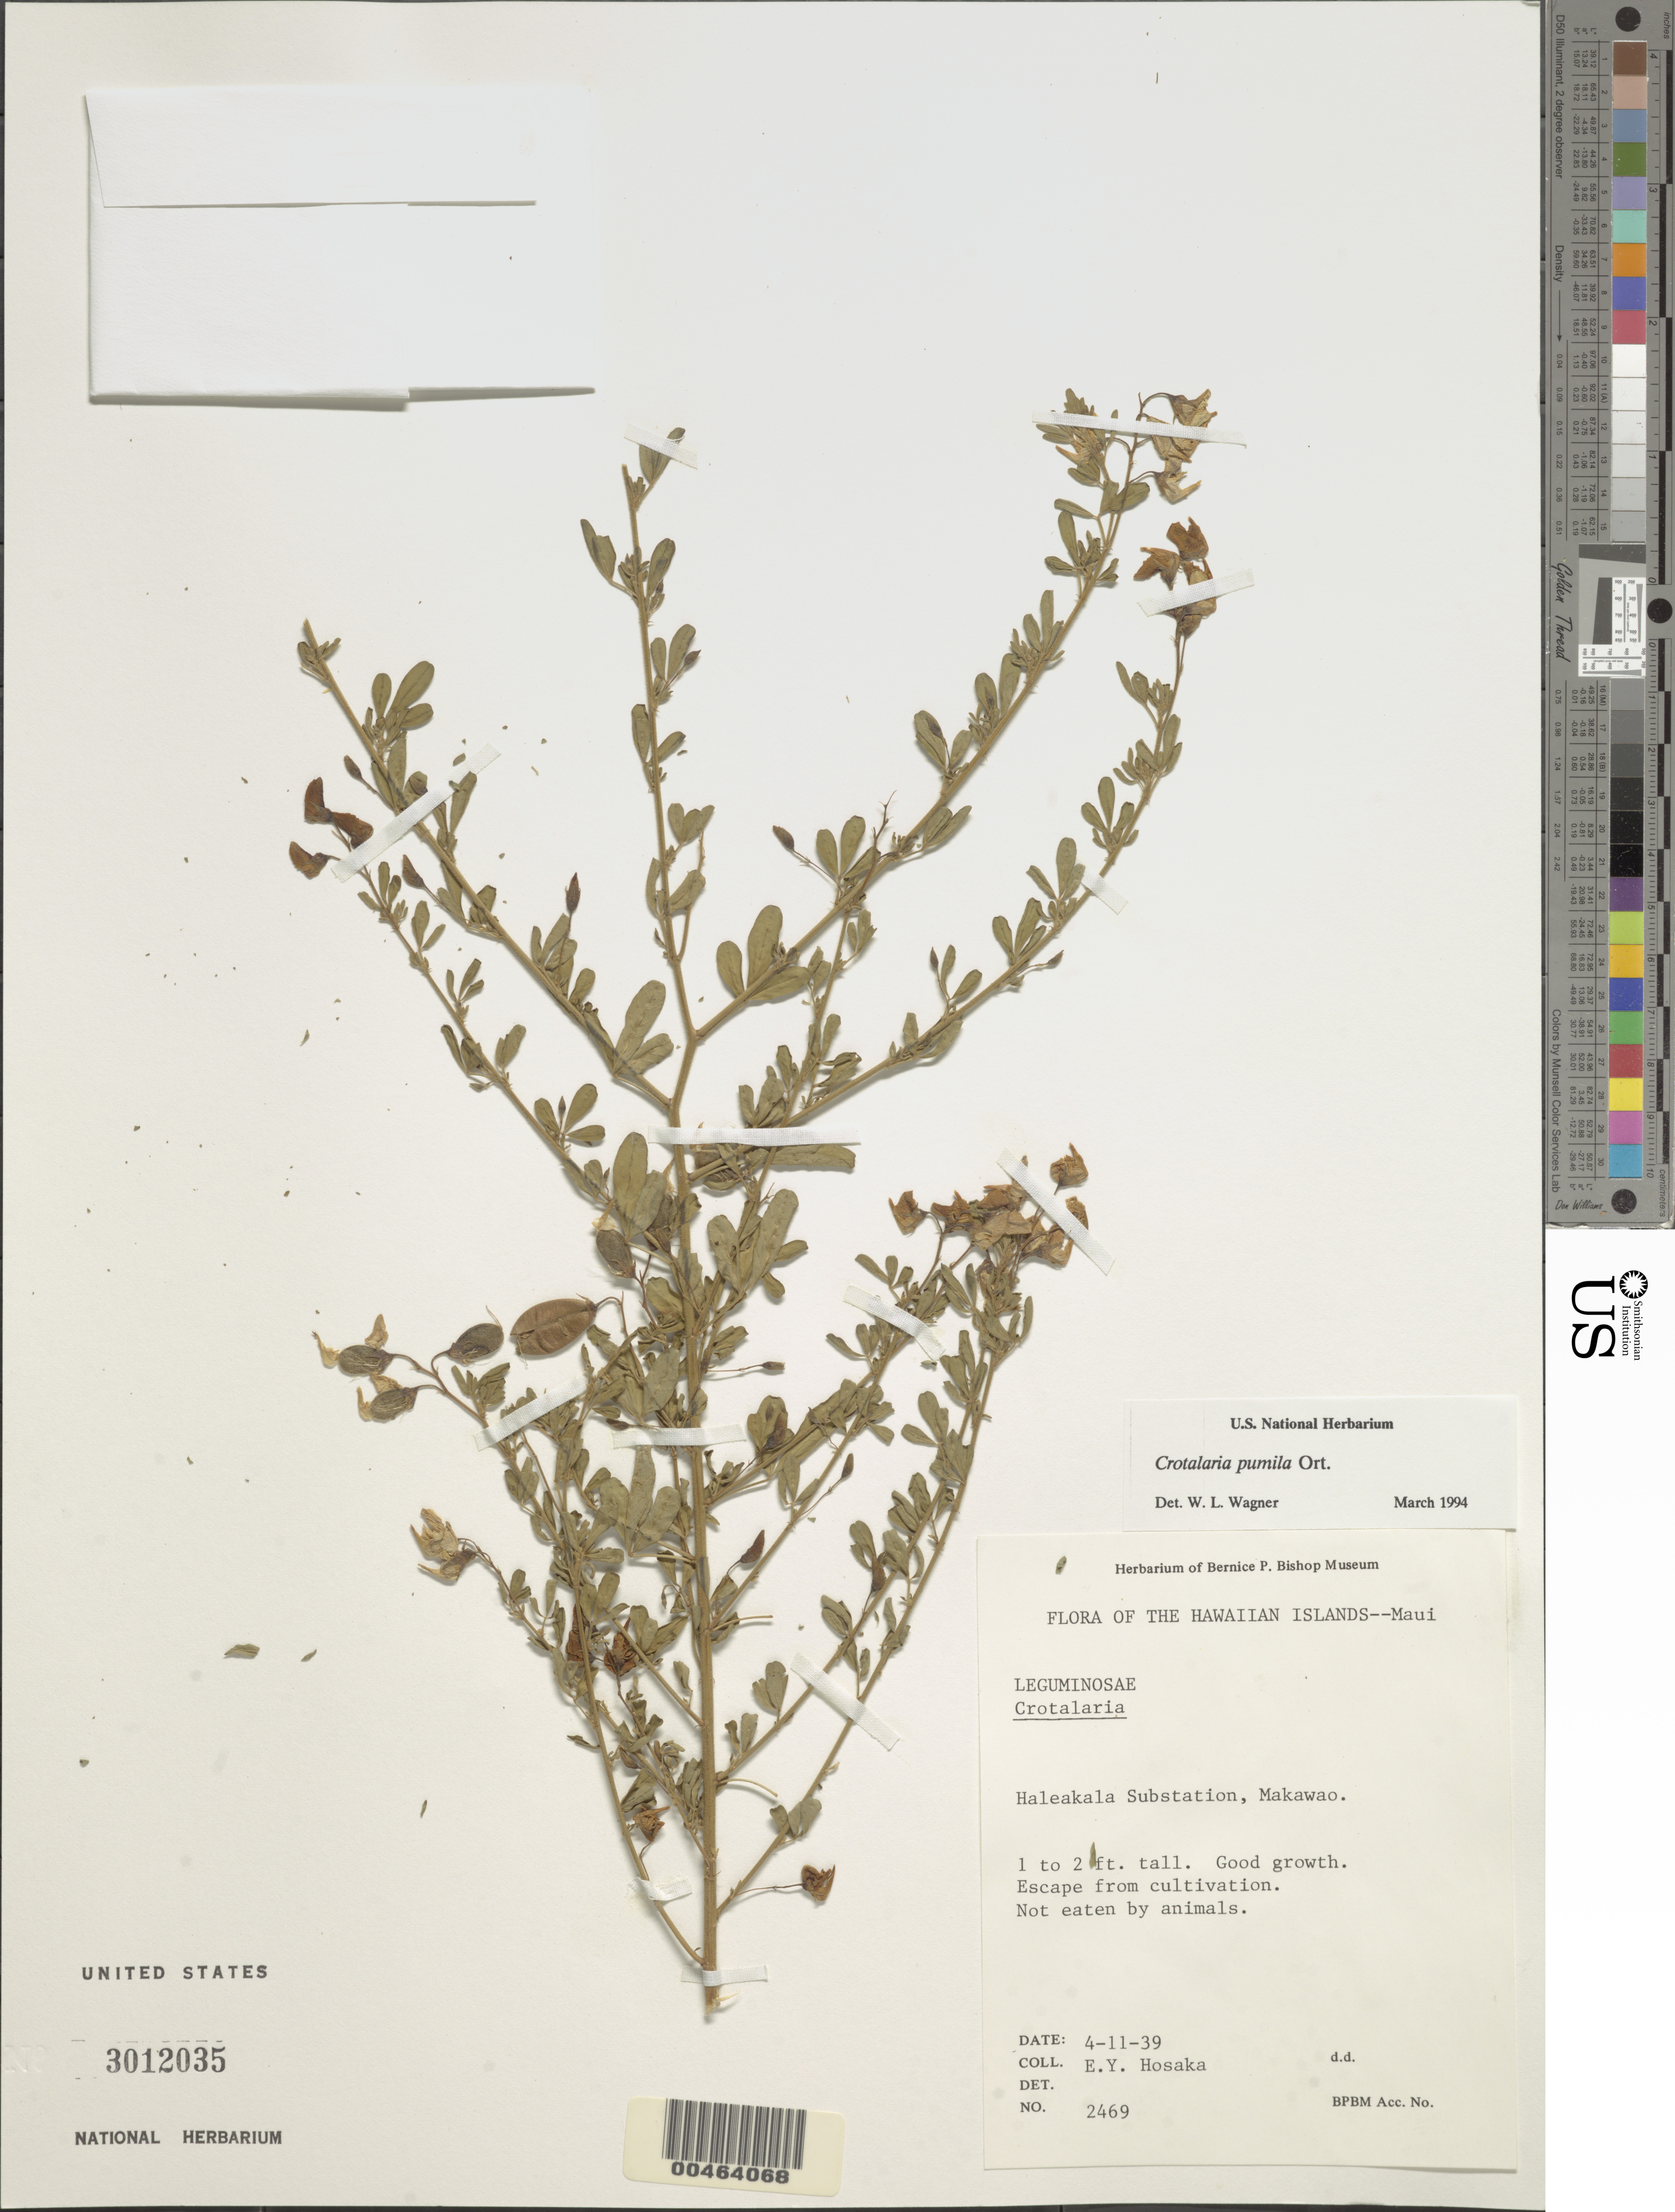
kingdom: Plantae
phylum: Tracheophyta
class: Magnoliopsida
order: Fabales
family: Fabaceae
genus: Crotalaria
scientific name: Crotalaria pumila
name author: Ortega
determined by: Wagner, W. L., (BOT), Smithsonian Institution - National Museum of Natural History (UNITED STATES)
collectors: E. Y. Hosaka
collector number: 2469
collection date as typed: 11 Apr 1939 or 4 Nov 1939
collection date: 1939-04-11 or 1939-11-04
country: United States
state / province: Hawaii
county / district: Maui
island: Maui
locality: Haleakala Substation, Makawao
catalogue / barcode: US 3012035